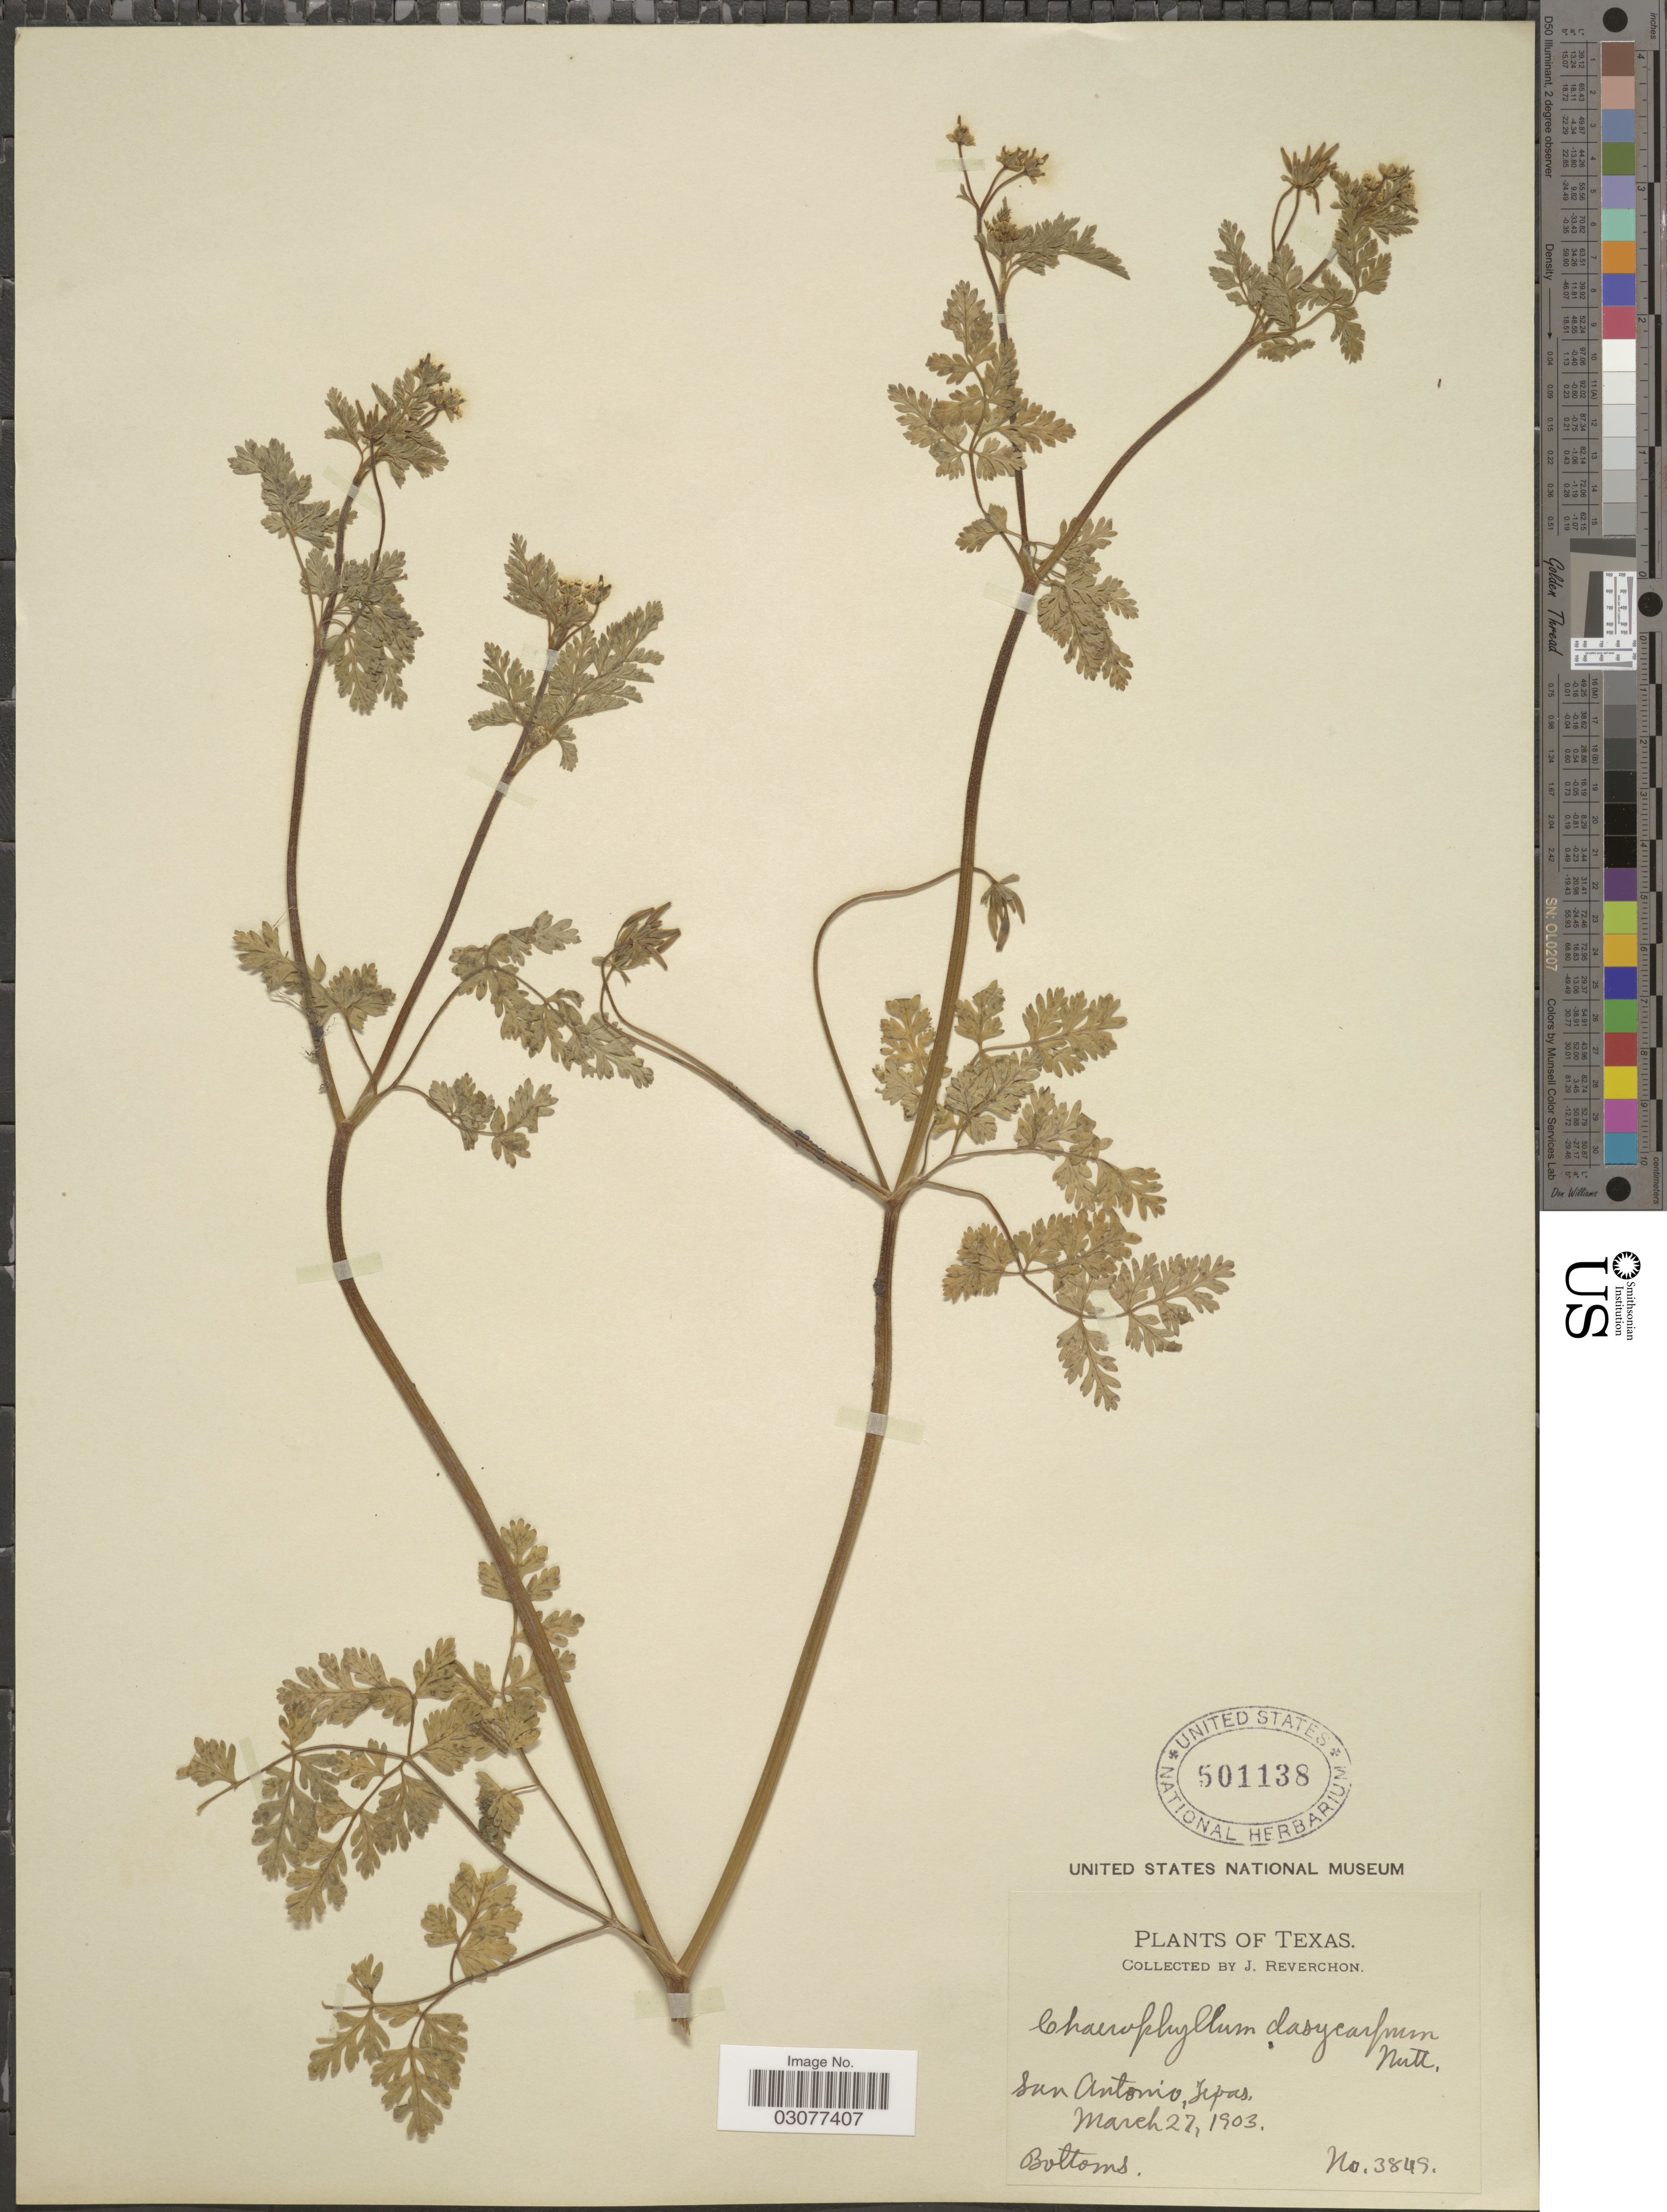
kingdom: Plantae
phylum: Tracheophyta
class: Magnoliopsida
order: Apiales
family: Apiaceae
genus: Chaerophyllum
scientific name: Chaerophyllum dasycarpum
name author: (Hook. ex S. Watson) Nutt.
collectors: J. Reverchon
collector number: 3849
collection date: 1903-03-27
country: United States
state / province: Texas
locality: San Antonio.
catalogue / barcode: US 501138